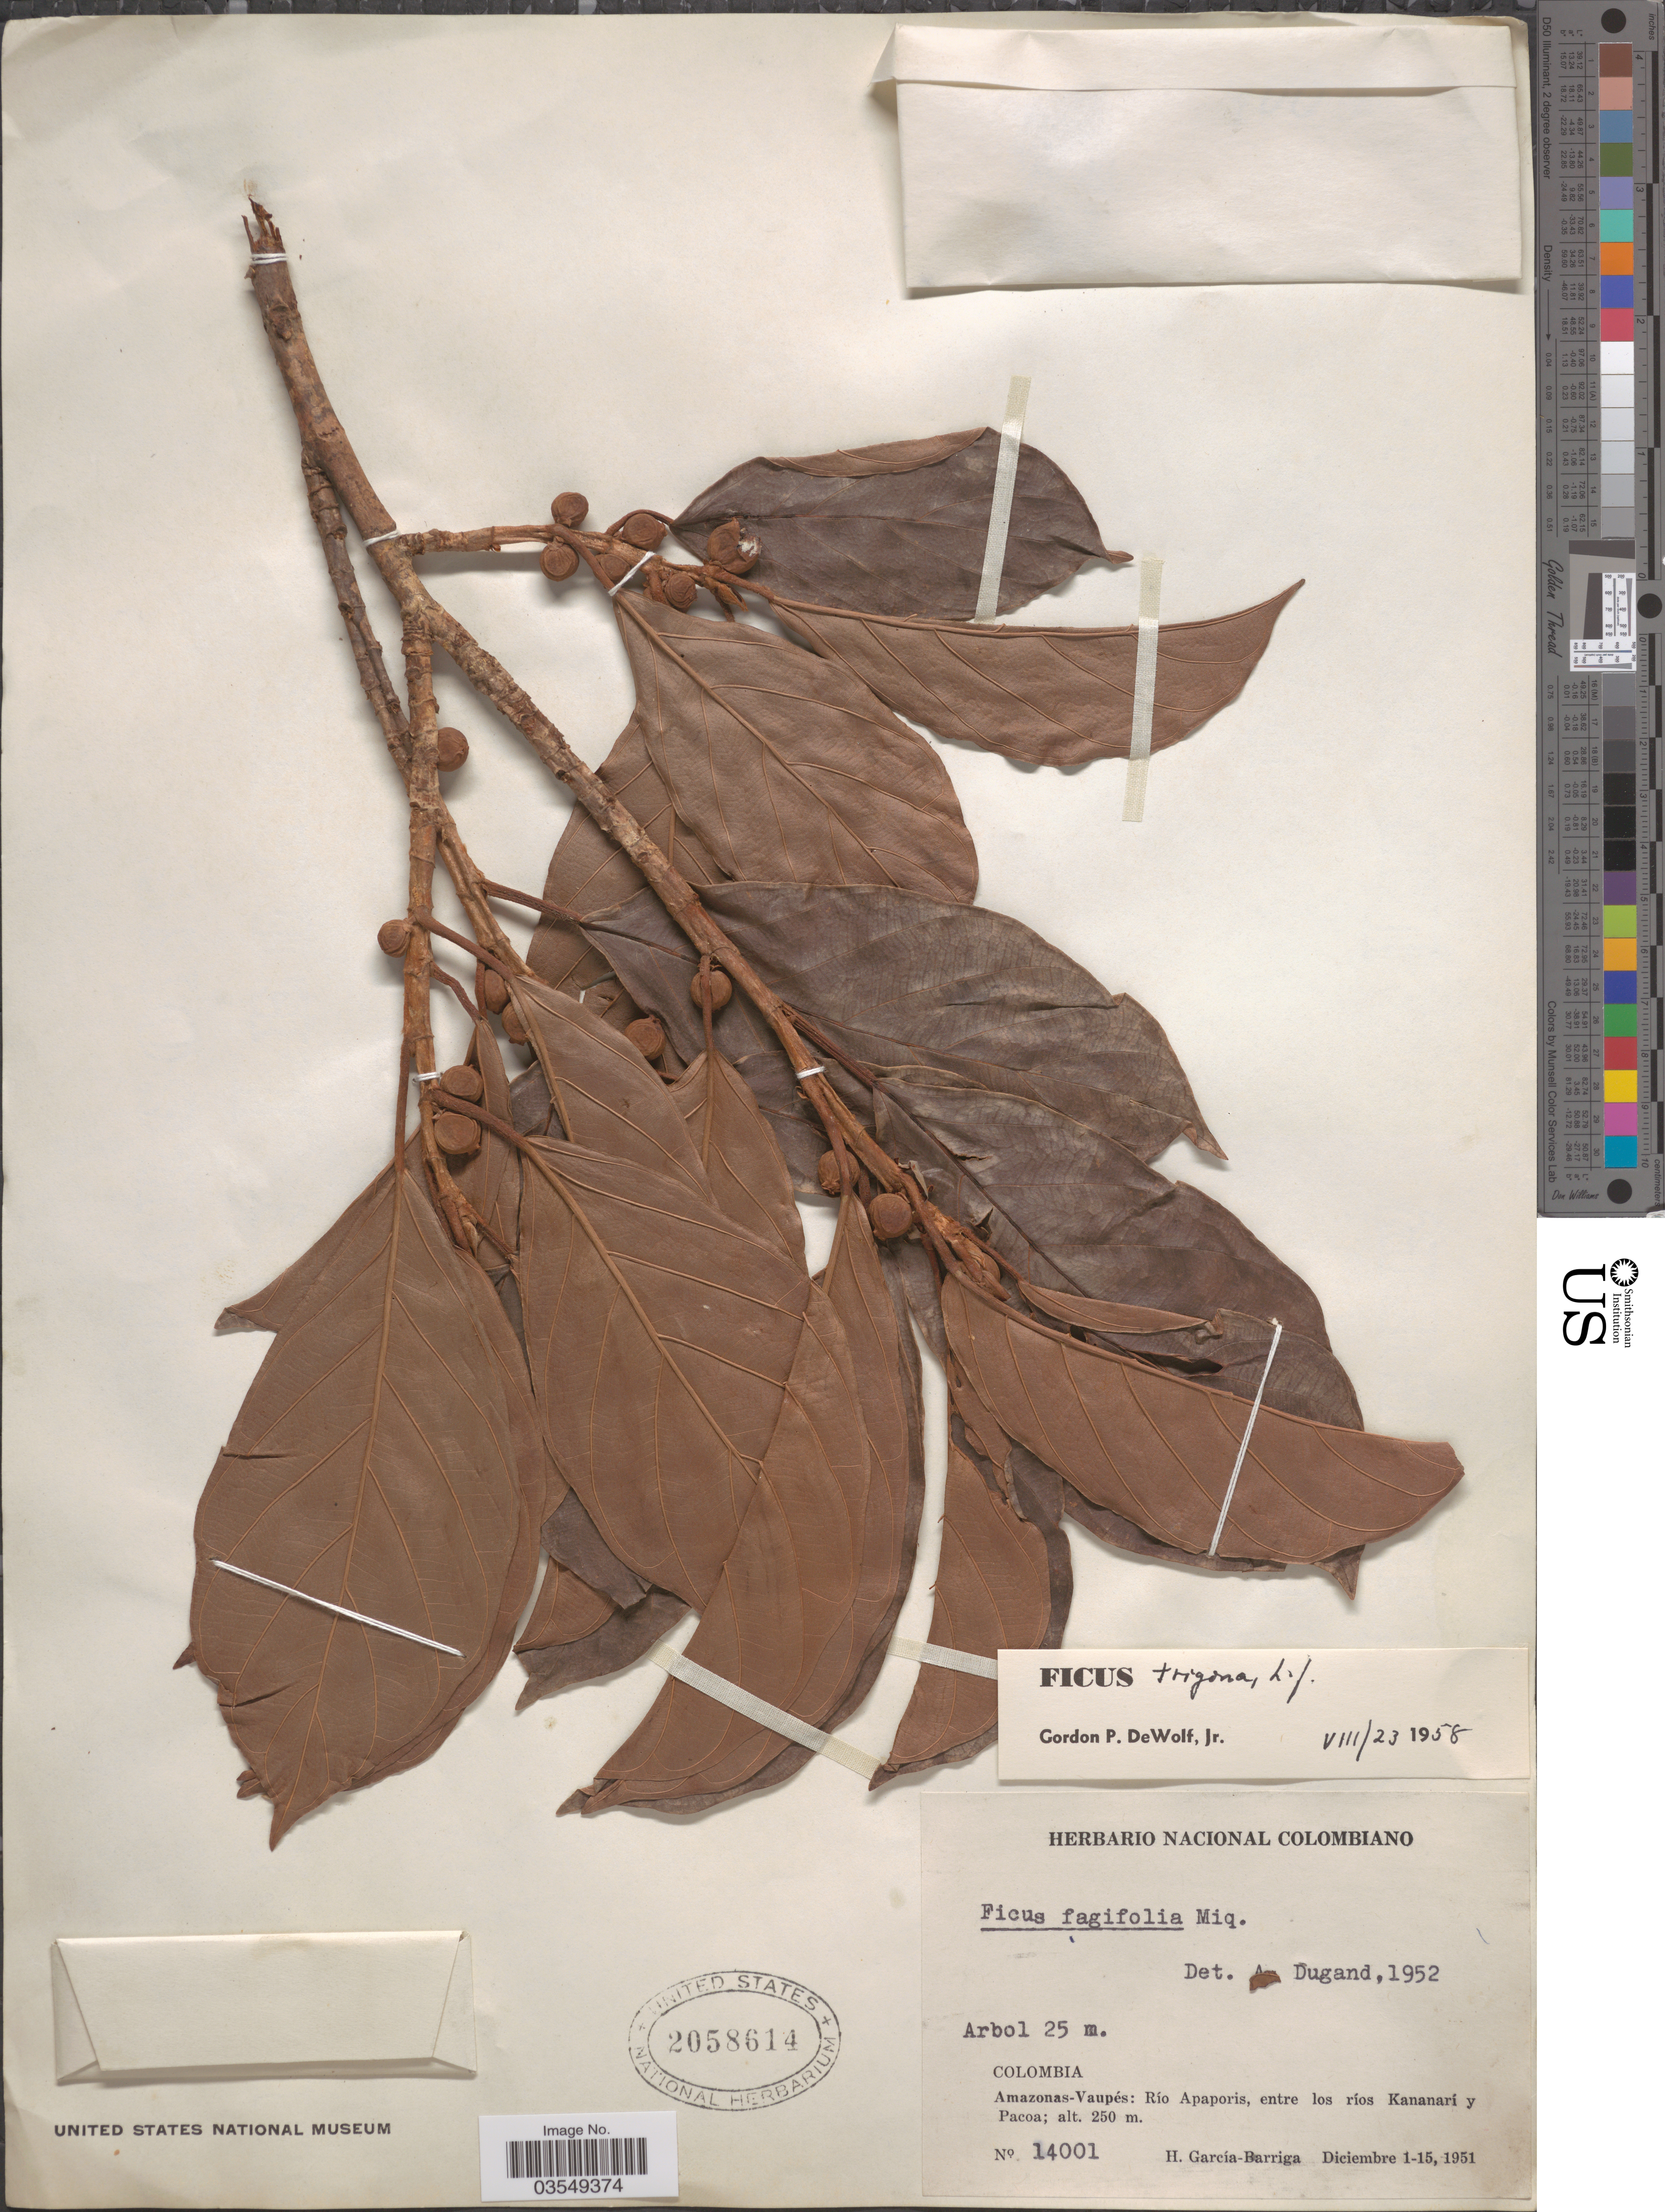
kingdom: Plantae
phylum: Tracheophyta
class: Magnoliopsida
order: Rosales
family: Moraceae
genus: Ficus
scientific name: Ficus trigona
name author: L. f.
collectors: H. García Barriga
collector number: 14001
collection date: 1951-12-01/1951-12-15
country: Colombia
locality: Amazonas-Vaupés: Río Apaporis, entre los ríos Kananarí y Pacoa.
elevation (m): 250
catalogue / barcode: US 2058614